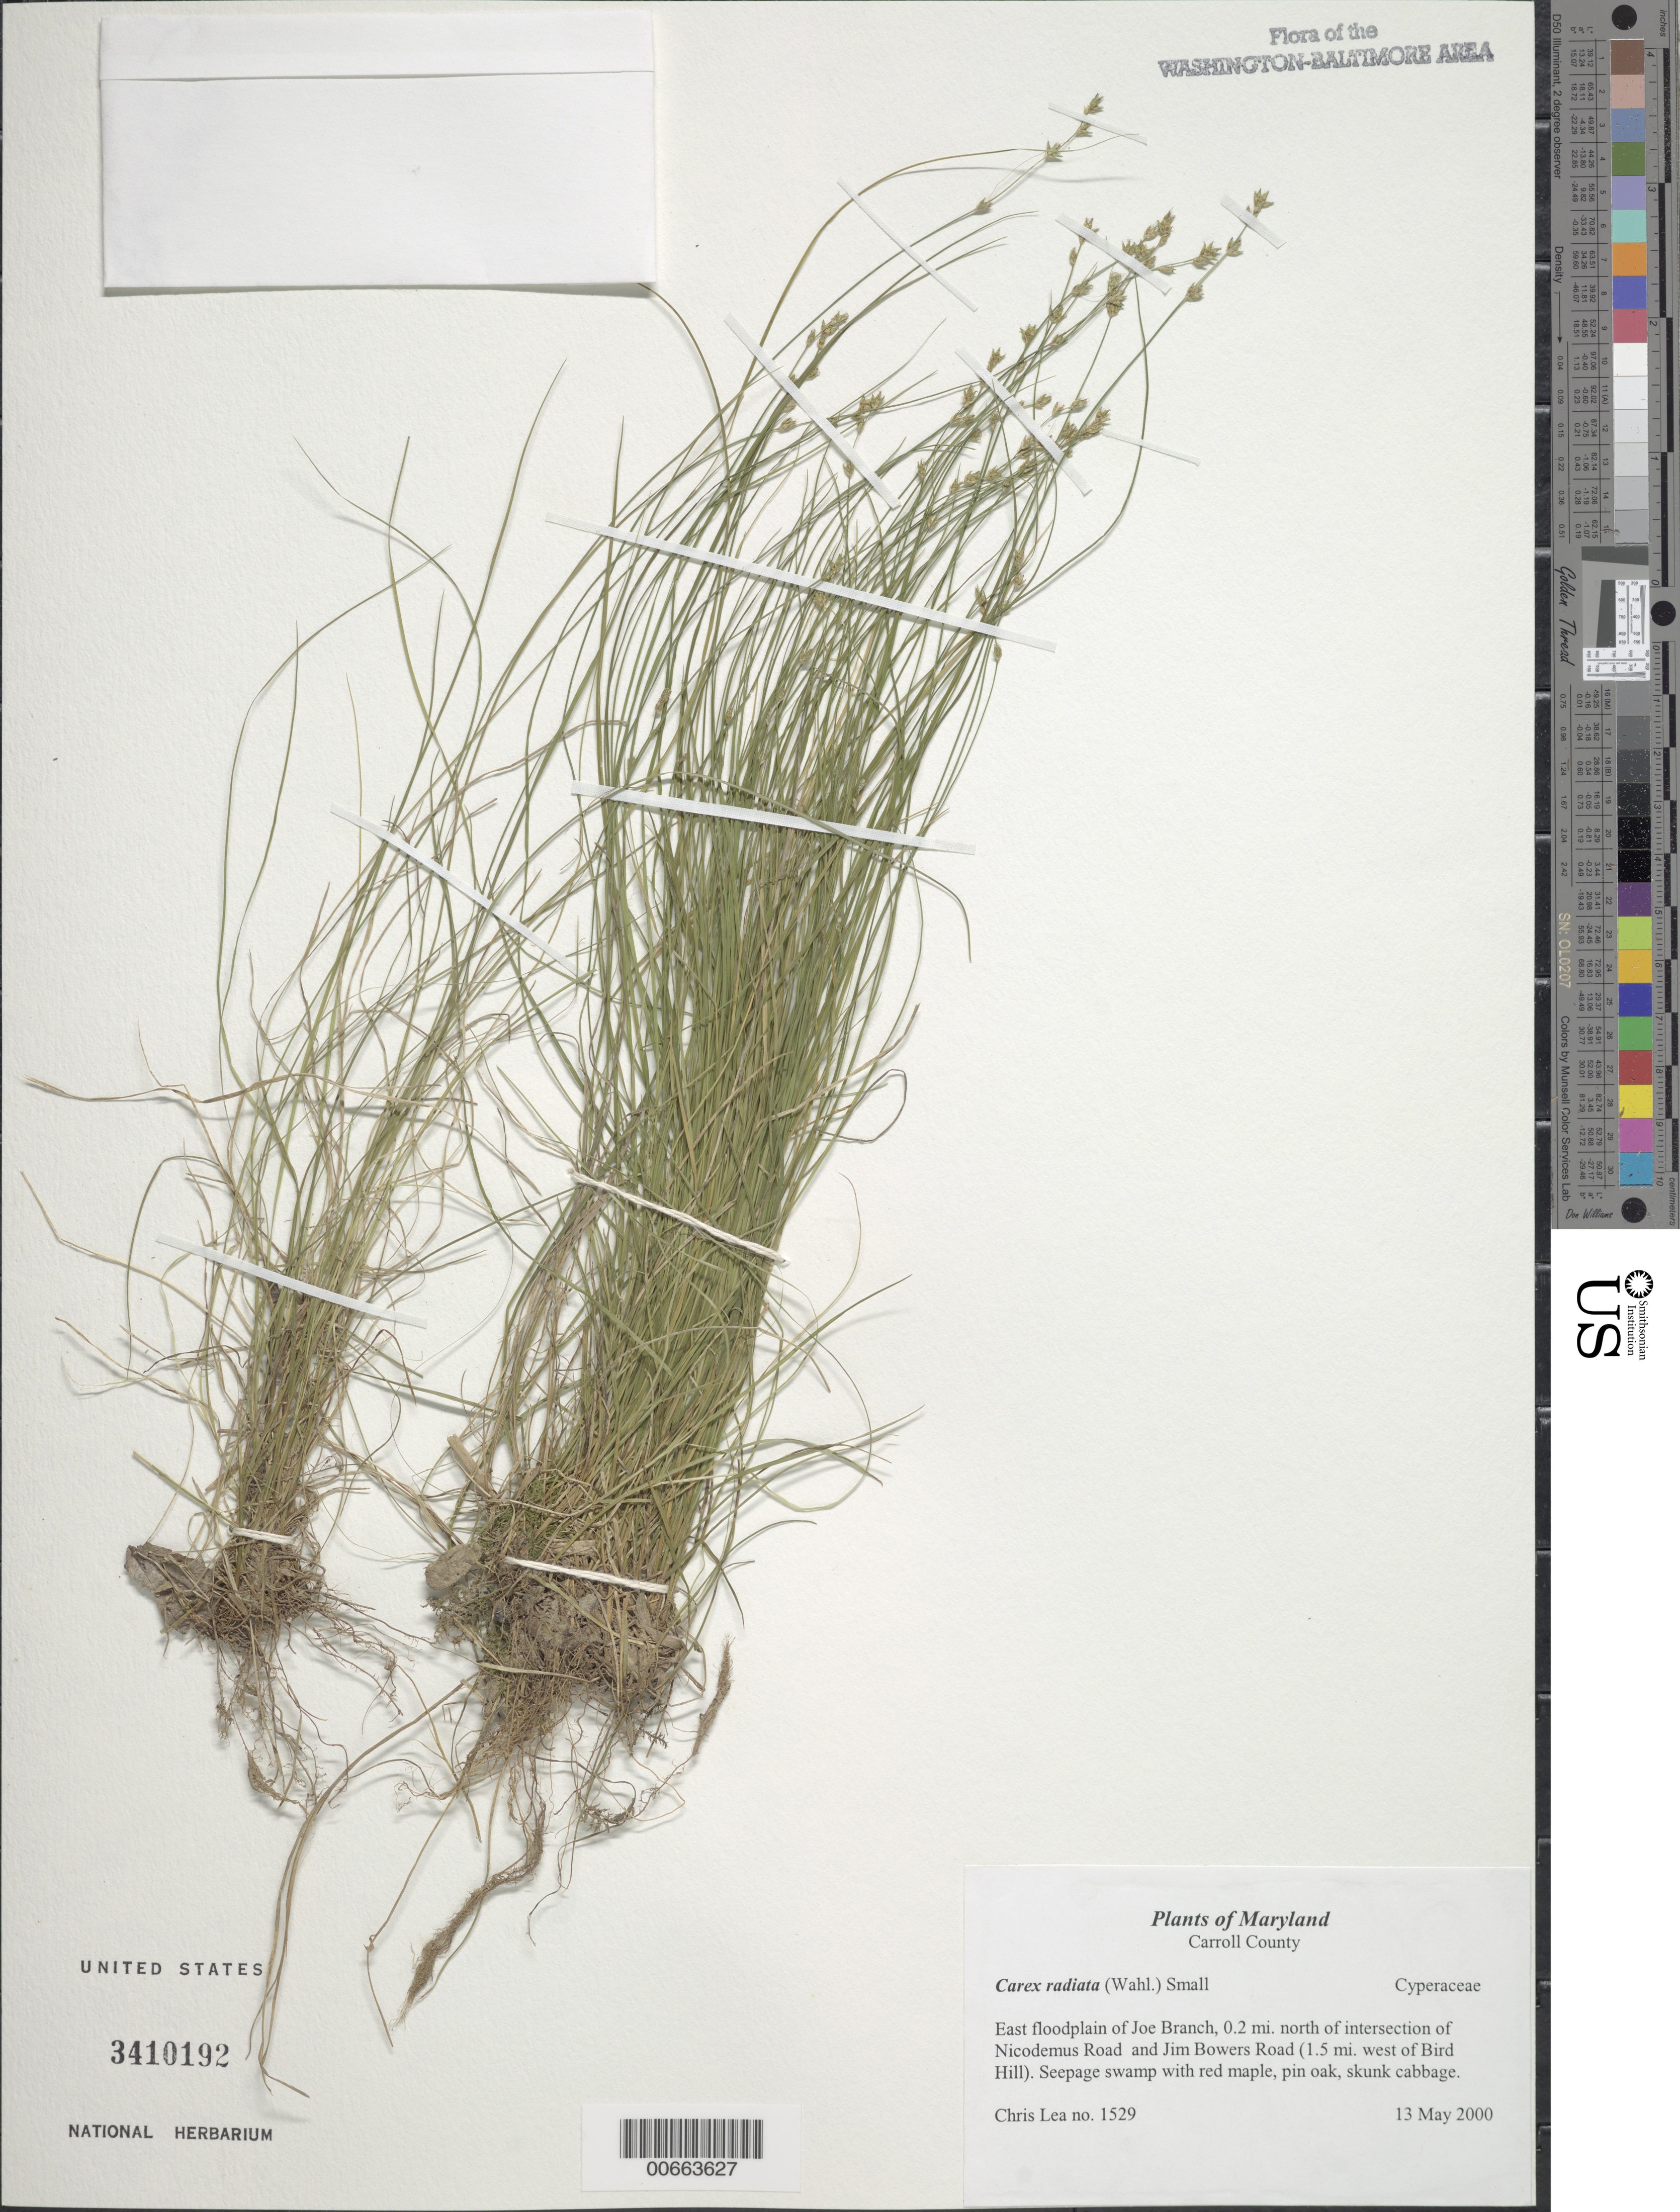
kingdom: Plantae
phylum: Tracheophyta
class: Liliopsida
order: Poales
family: Cyperaceae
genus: Carex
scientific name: Carex radiata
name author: (Wahlenb.) Small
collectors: C. Lea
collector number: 1529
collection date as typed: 13 May 2000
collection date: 2000-05-13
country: United States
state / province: Maryland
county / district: Carroll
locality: East floodplain of Joe Branch, 0.2 mi. north of intersection of Nicodemus Road and Jim Bowers Rd. (1.5 mi. west of Bird Hill).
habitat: Seepage swamp with red maple, pin oak, skunk cabbage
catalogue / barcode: US 3410192